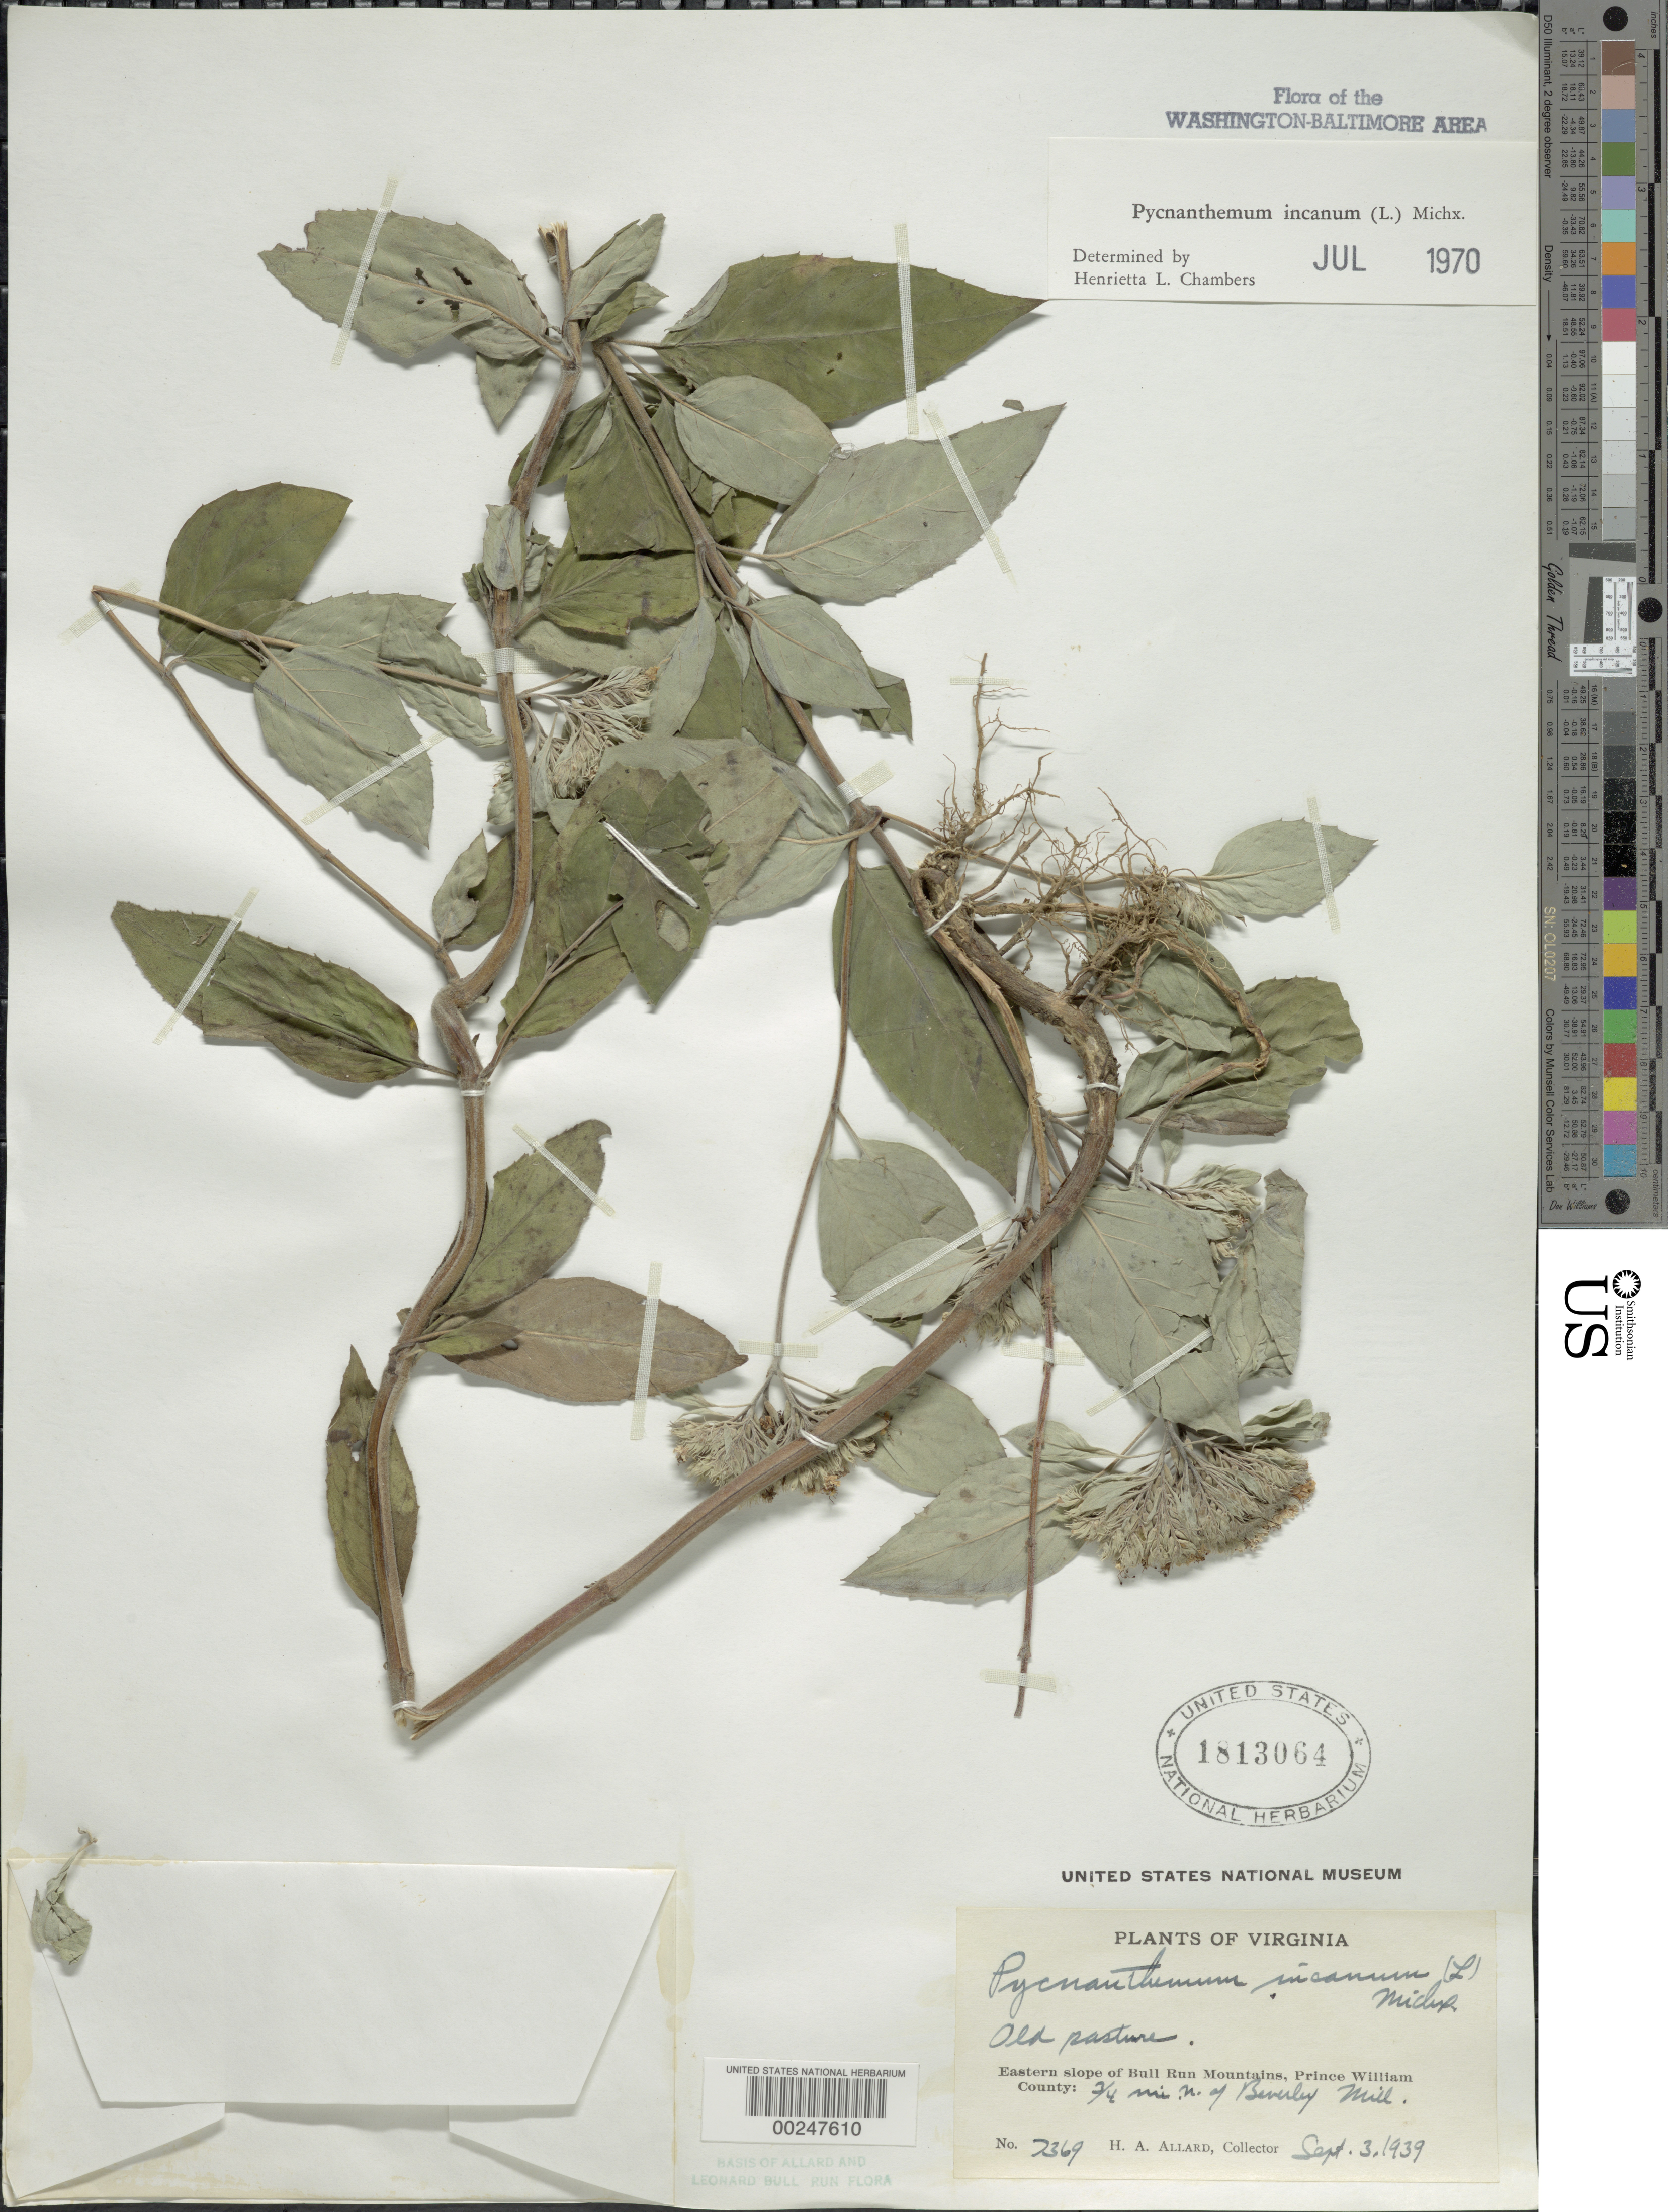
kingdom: Plantae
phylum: Tracheophyta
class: Magnoliopsida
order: Lamiales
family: Lamiaceae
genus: Pycnanthemum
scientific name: Pycnanthemum incanum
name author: (L.) Michx.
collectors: H. A. Allard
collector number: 7369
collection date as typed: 03 Sep 1939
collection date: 1939-09-03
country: United States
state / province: Virginia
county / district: Prince William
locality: E slope of Bull Run Mt, 3/4 mi. N of Beverley Mill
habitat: Old pasture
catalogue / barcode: US 1813064